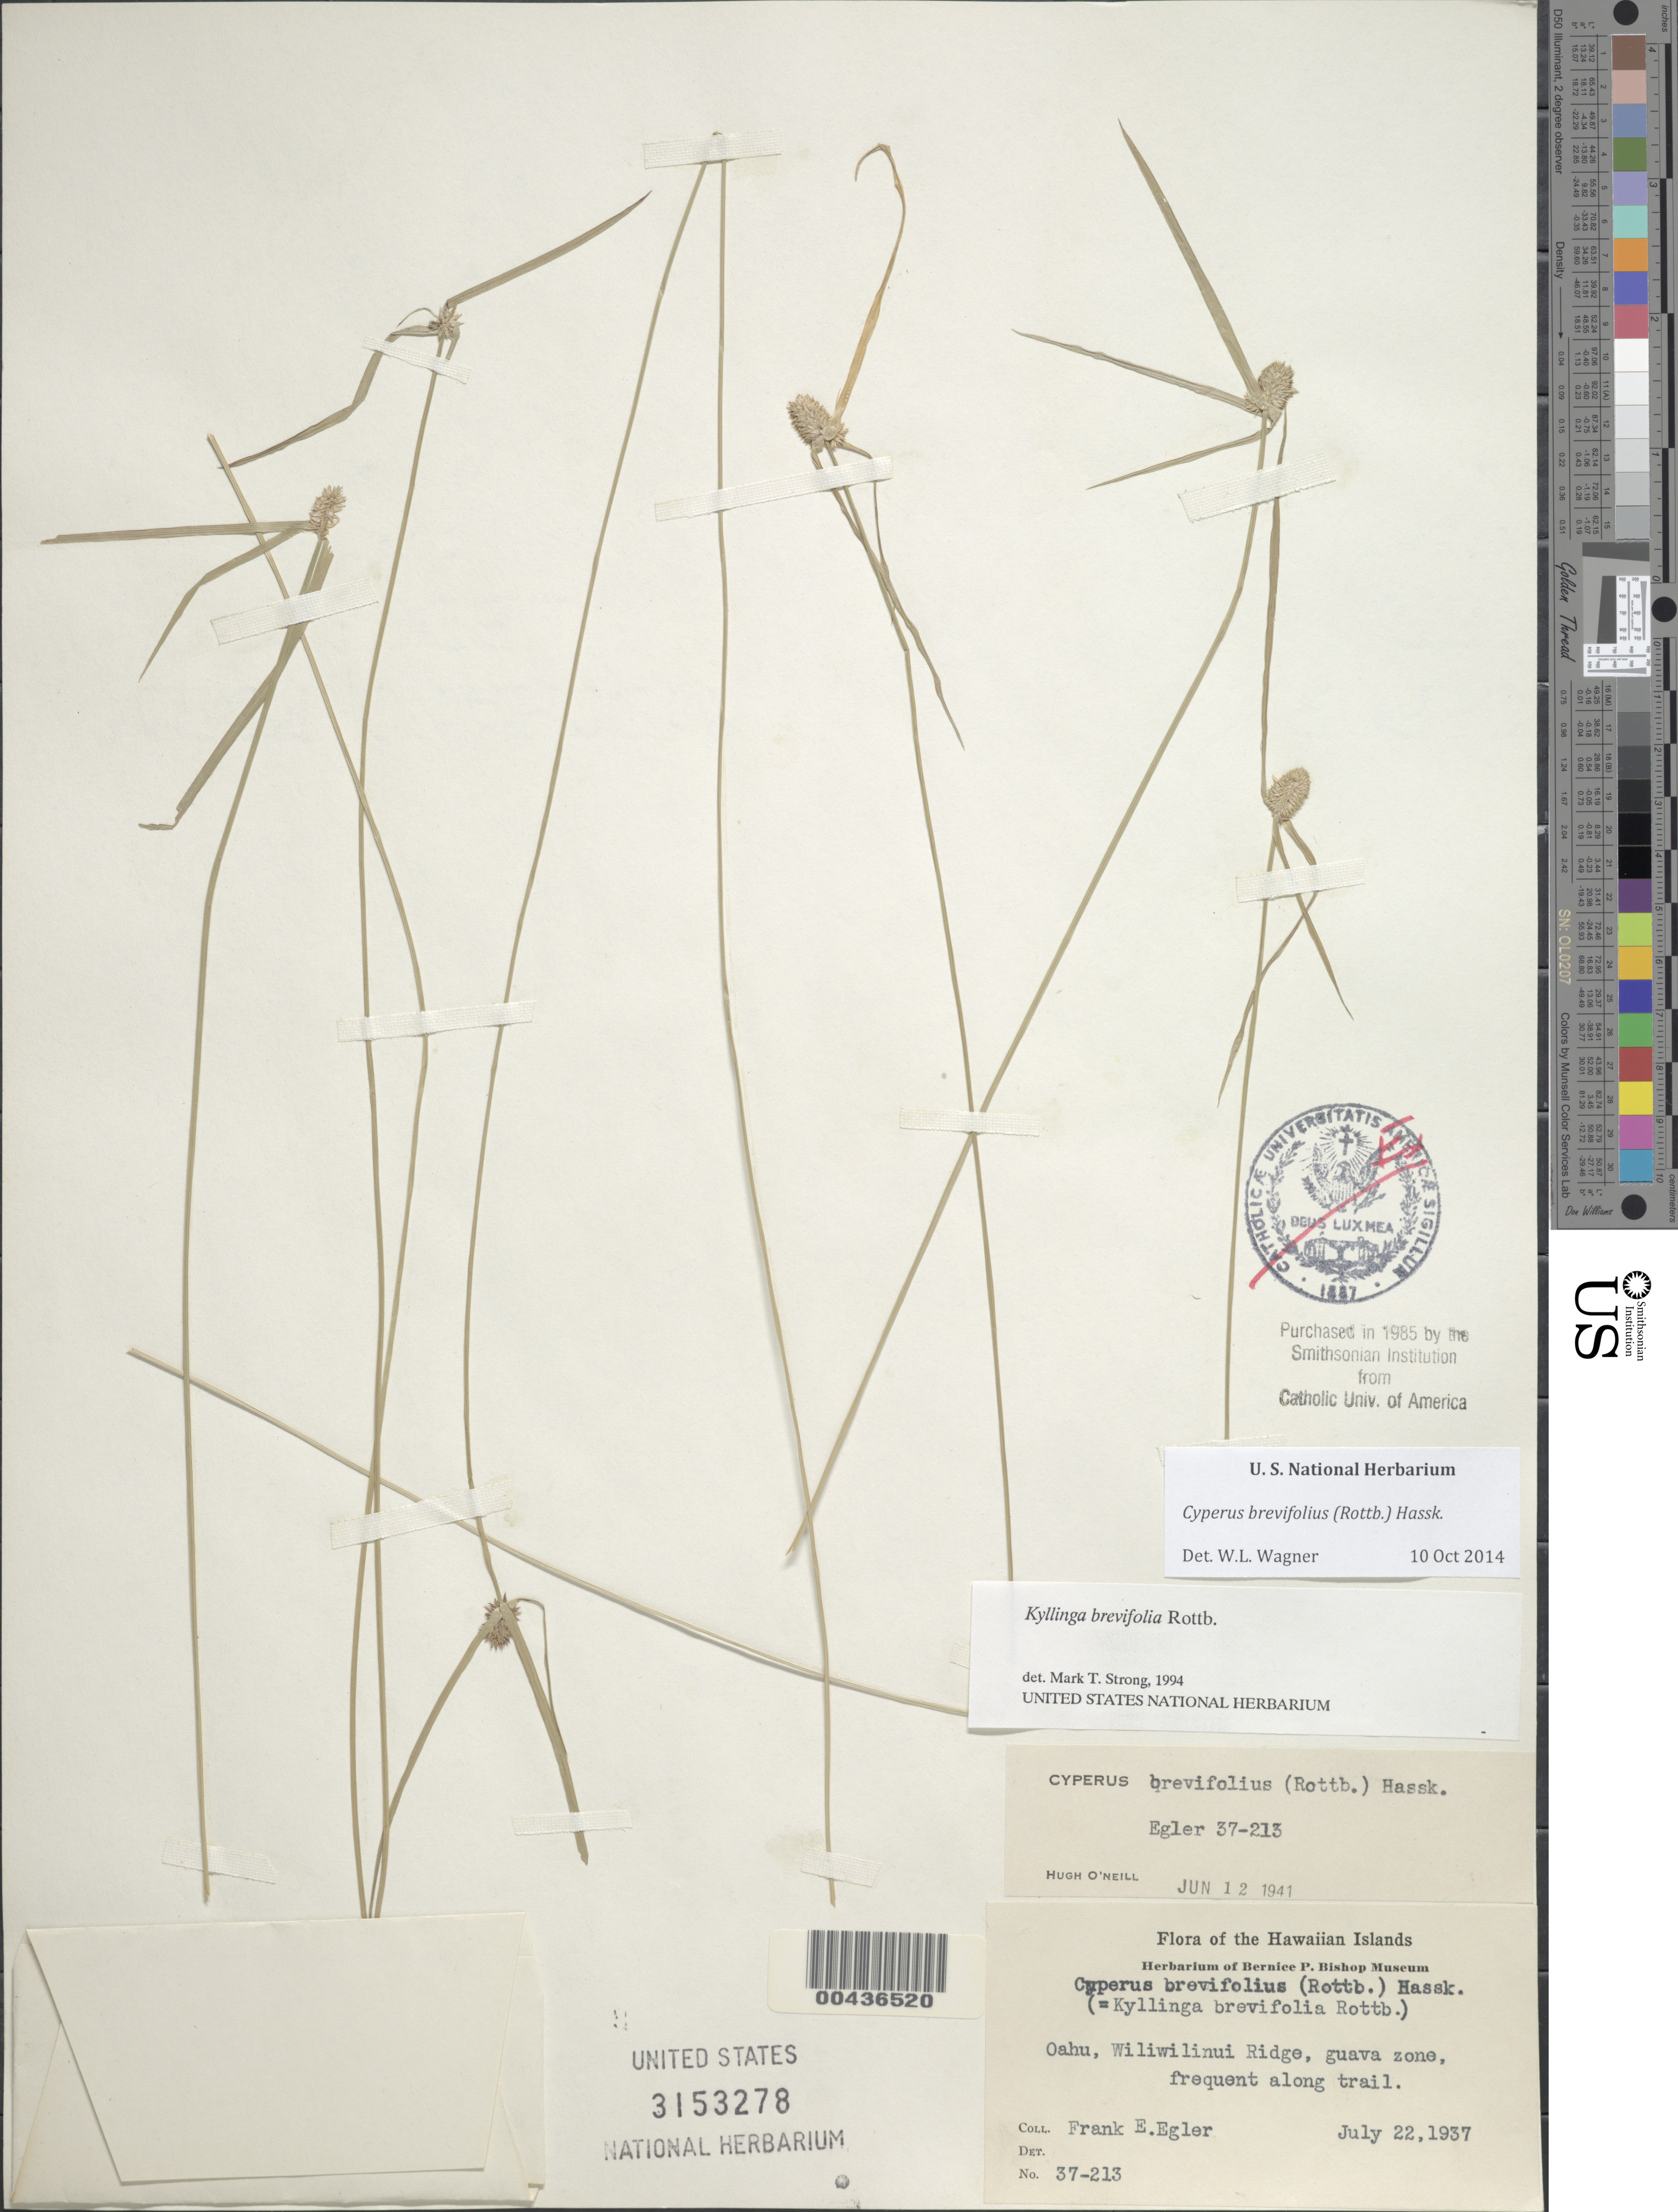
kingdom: Plantae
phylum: Tracheophyta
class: Liliopsida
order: Poales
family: Cyperaceae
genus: Cyperus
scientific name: Cyperus brevifolius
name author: (Rottb.) Hassk.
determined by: Wagner, W. L., (BOT), Smithsonian Institution - National Museum of Natural History (UNITED STATES)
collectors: F. Egler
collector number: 37-213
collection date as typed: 22 Jul 1937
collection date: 1937-07-22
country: United States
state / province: Hawaii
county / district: Honolulu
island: Oahu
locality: Wiliwilinui Ridge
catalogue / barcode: US 3153278